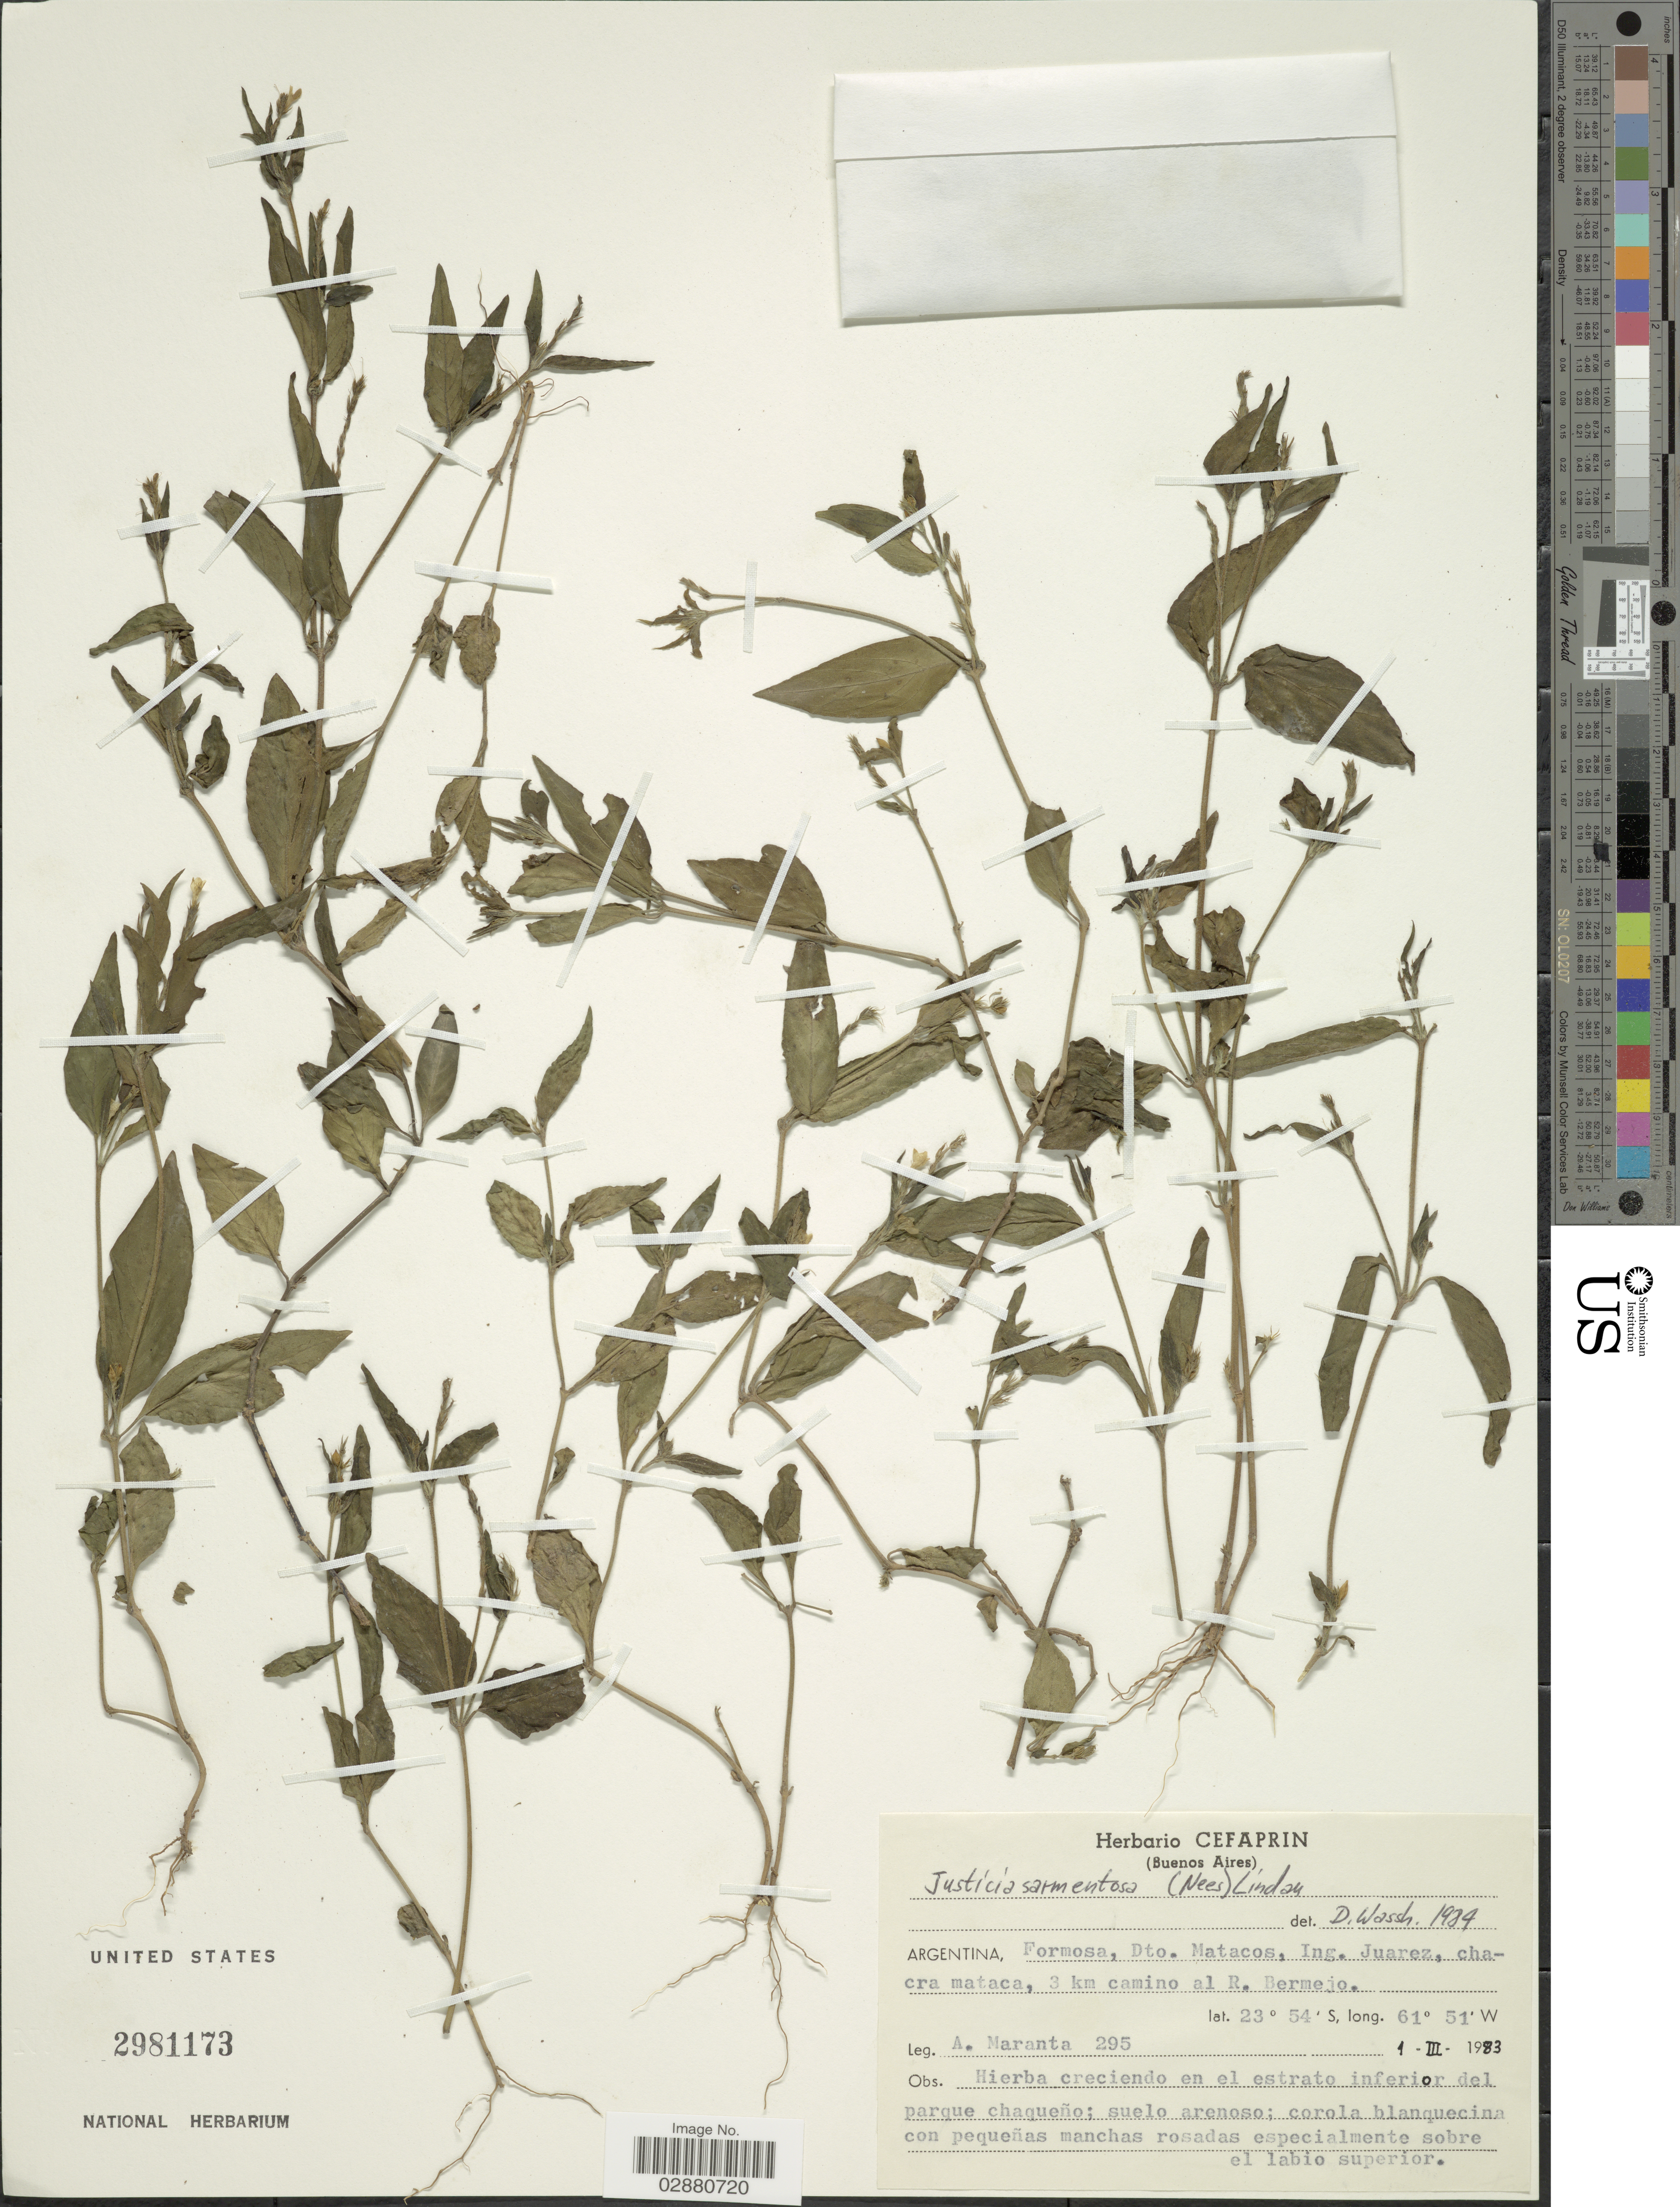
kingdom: Plantae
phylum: Tracheophyta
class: Magnoliopsida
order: Lamiales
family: Acanthaceae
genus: Justicia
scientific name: Justicia sarmentosa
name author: Lindau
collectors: A. Maranta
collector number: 295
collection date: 1983-03-01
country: Argentina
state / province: Formosa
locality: Dto. Matacos, Ing. Juarez, chacra mataca, 3 km camino al R. Bermejo.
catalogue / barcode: US 2981173